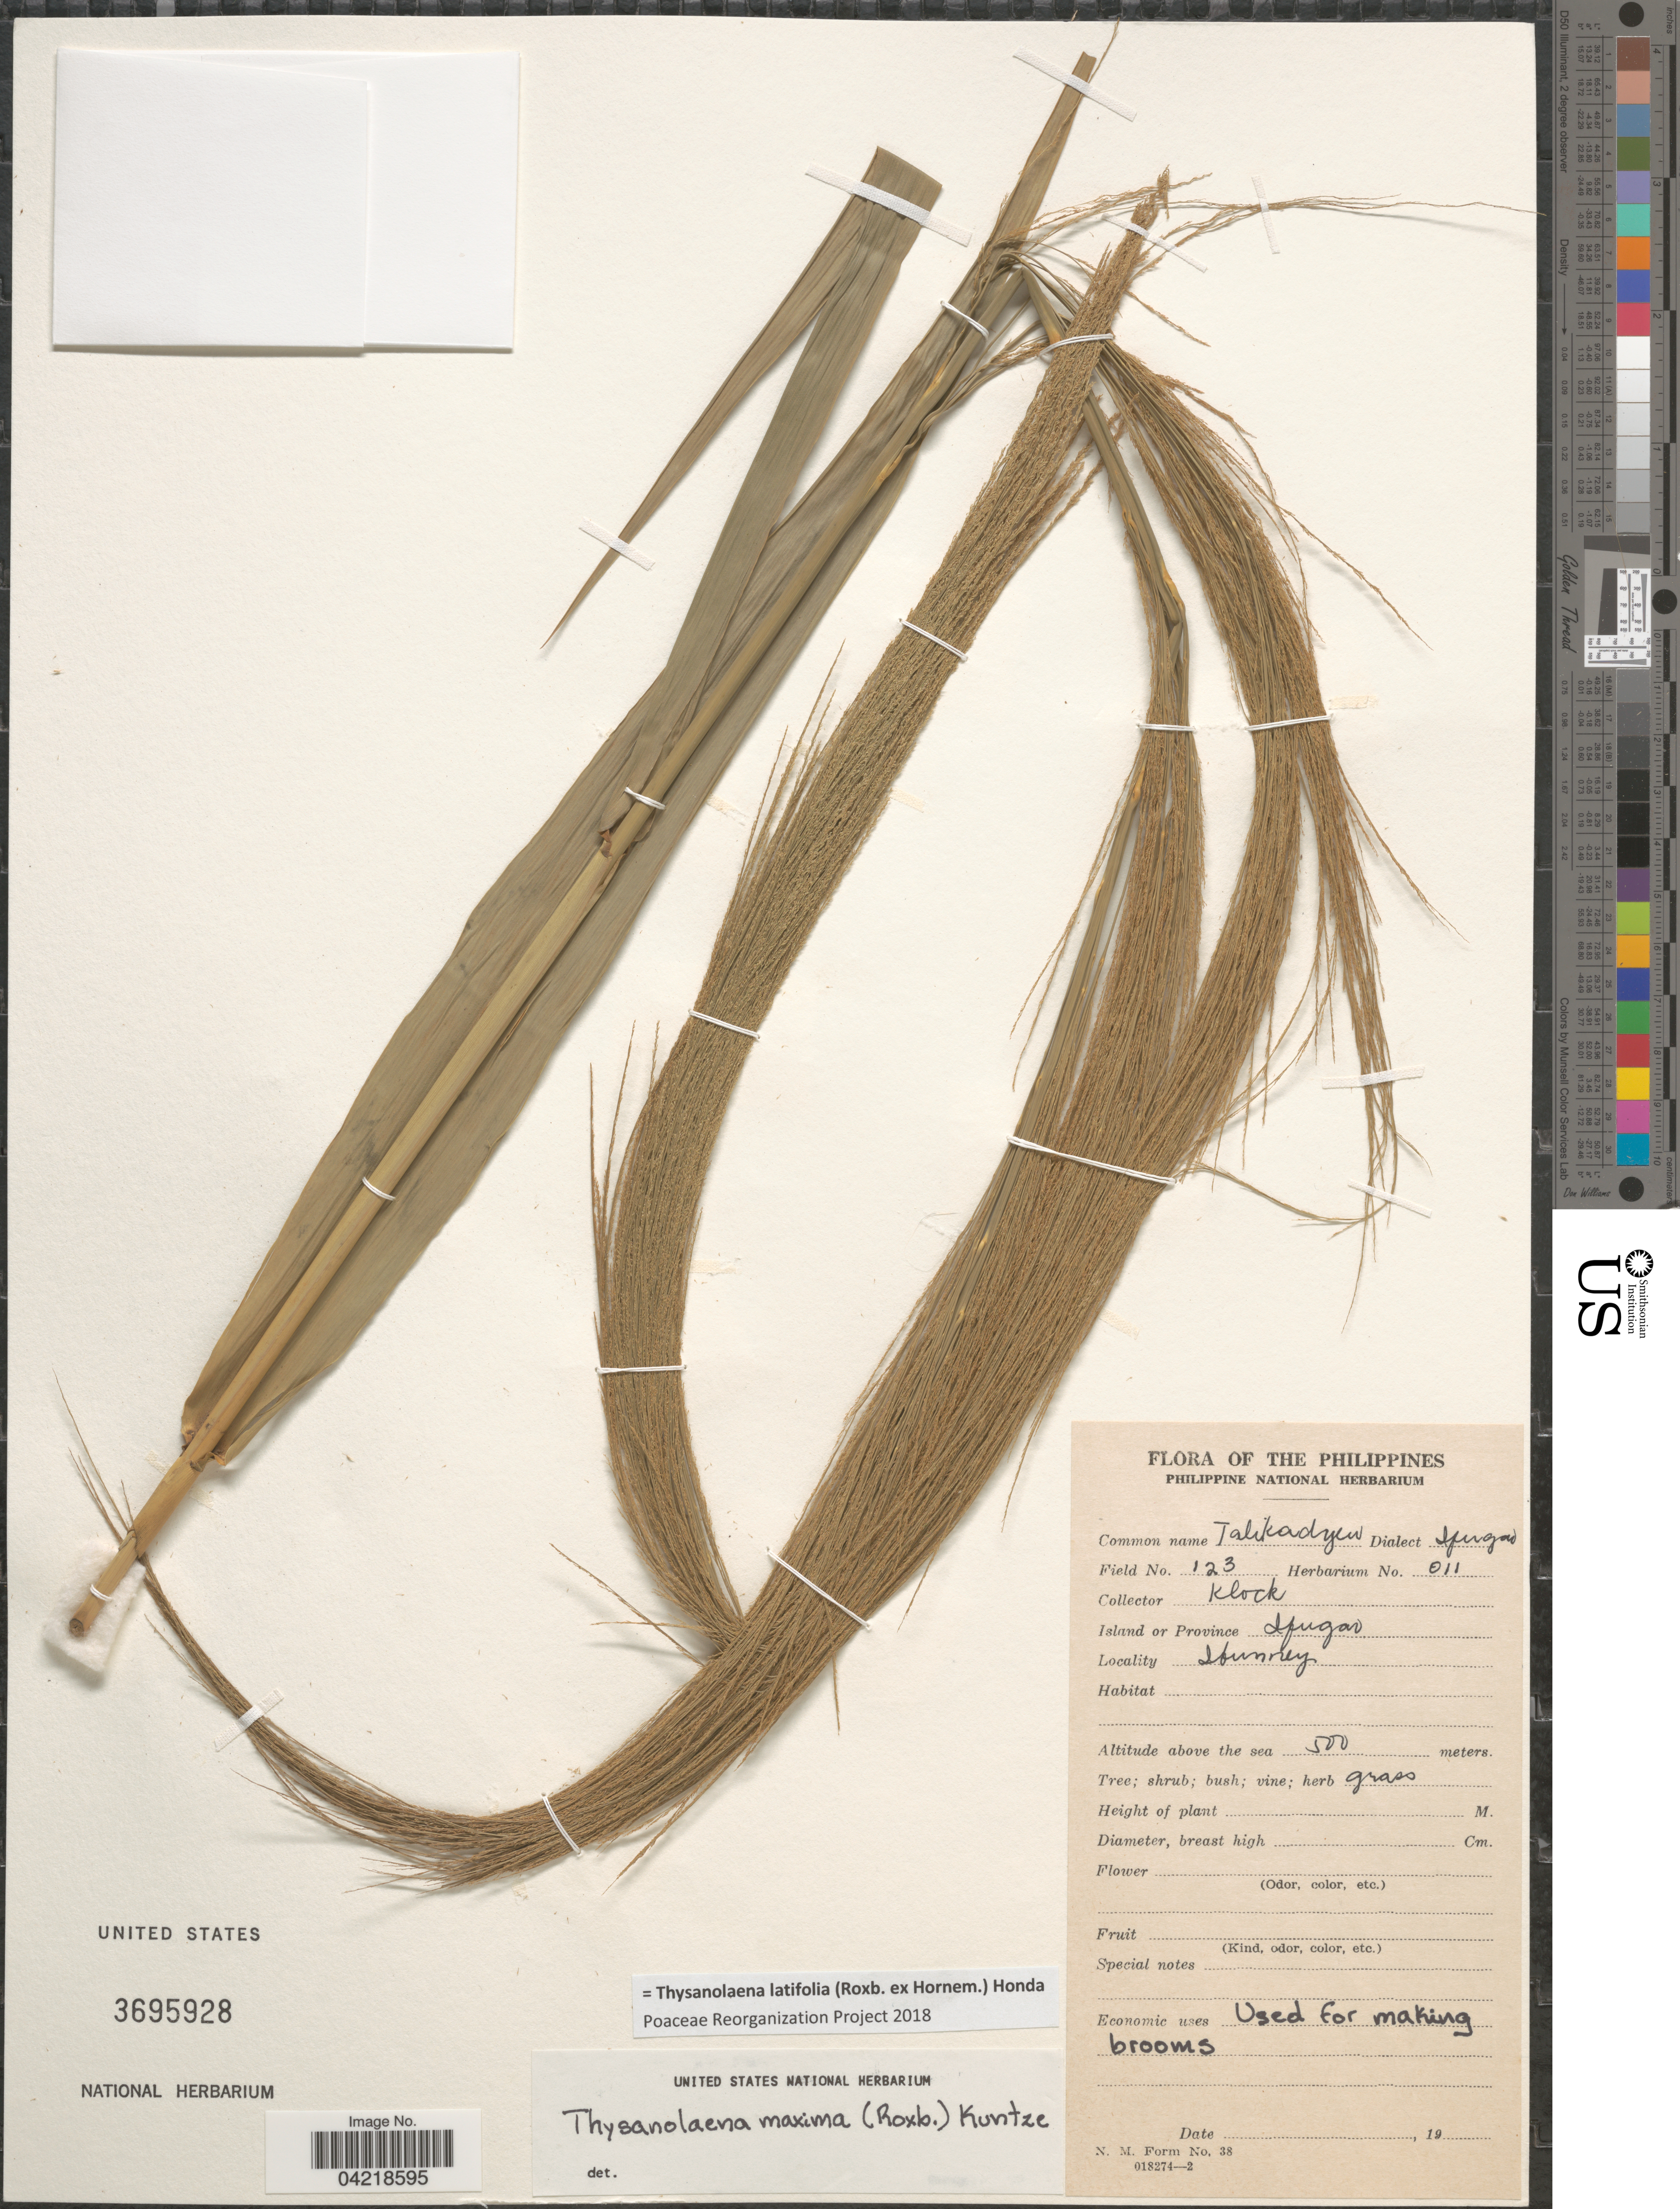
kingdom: Plantae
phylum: Tracheophyta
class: Liliopsida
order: Poales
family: Poaceae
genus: Thysanolaena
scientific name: Thysanolaena latifolia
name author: (Roxb. ex Hornem.) Honda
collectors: Klock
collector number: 123/011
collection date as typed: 19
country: Philippines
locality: Island or Province Ifugao. Ibunney.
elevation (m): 500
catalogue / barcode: US 3695928